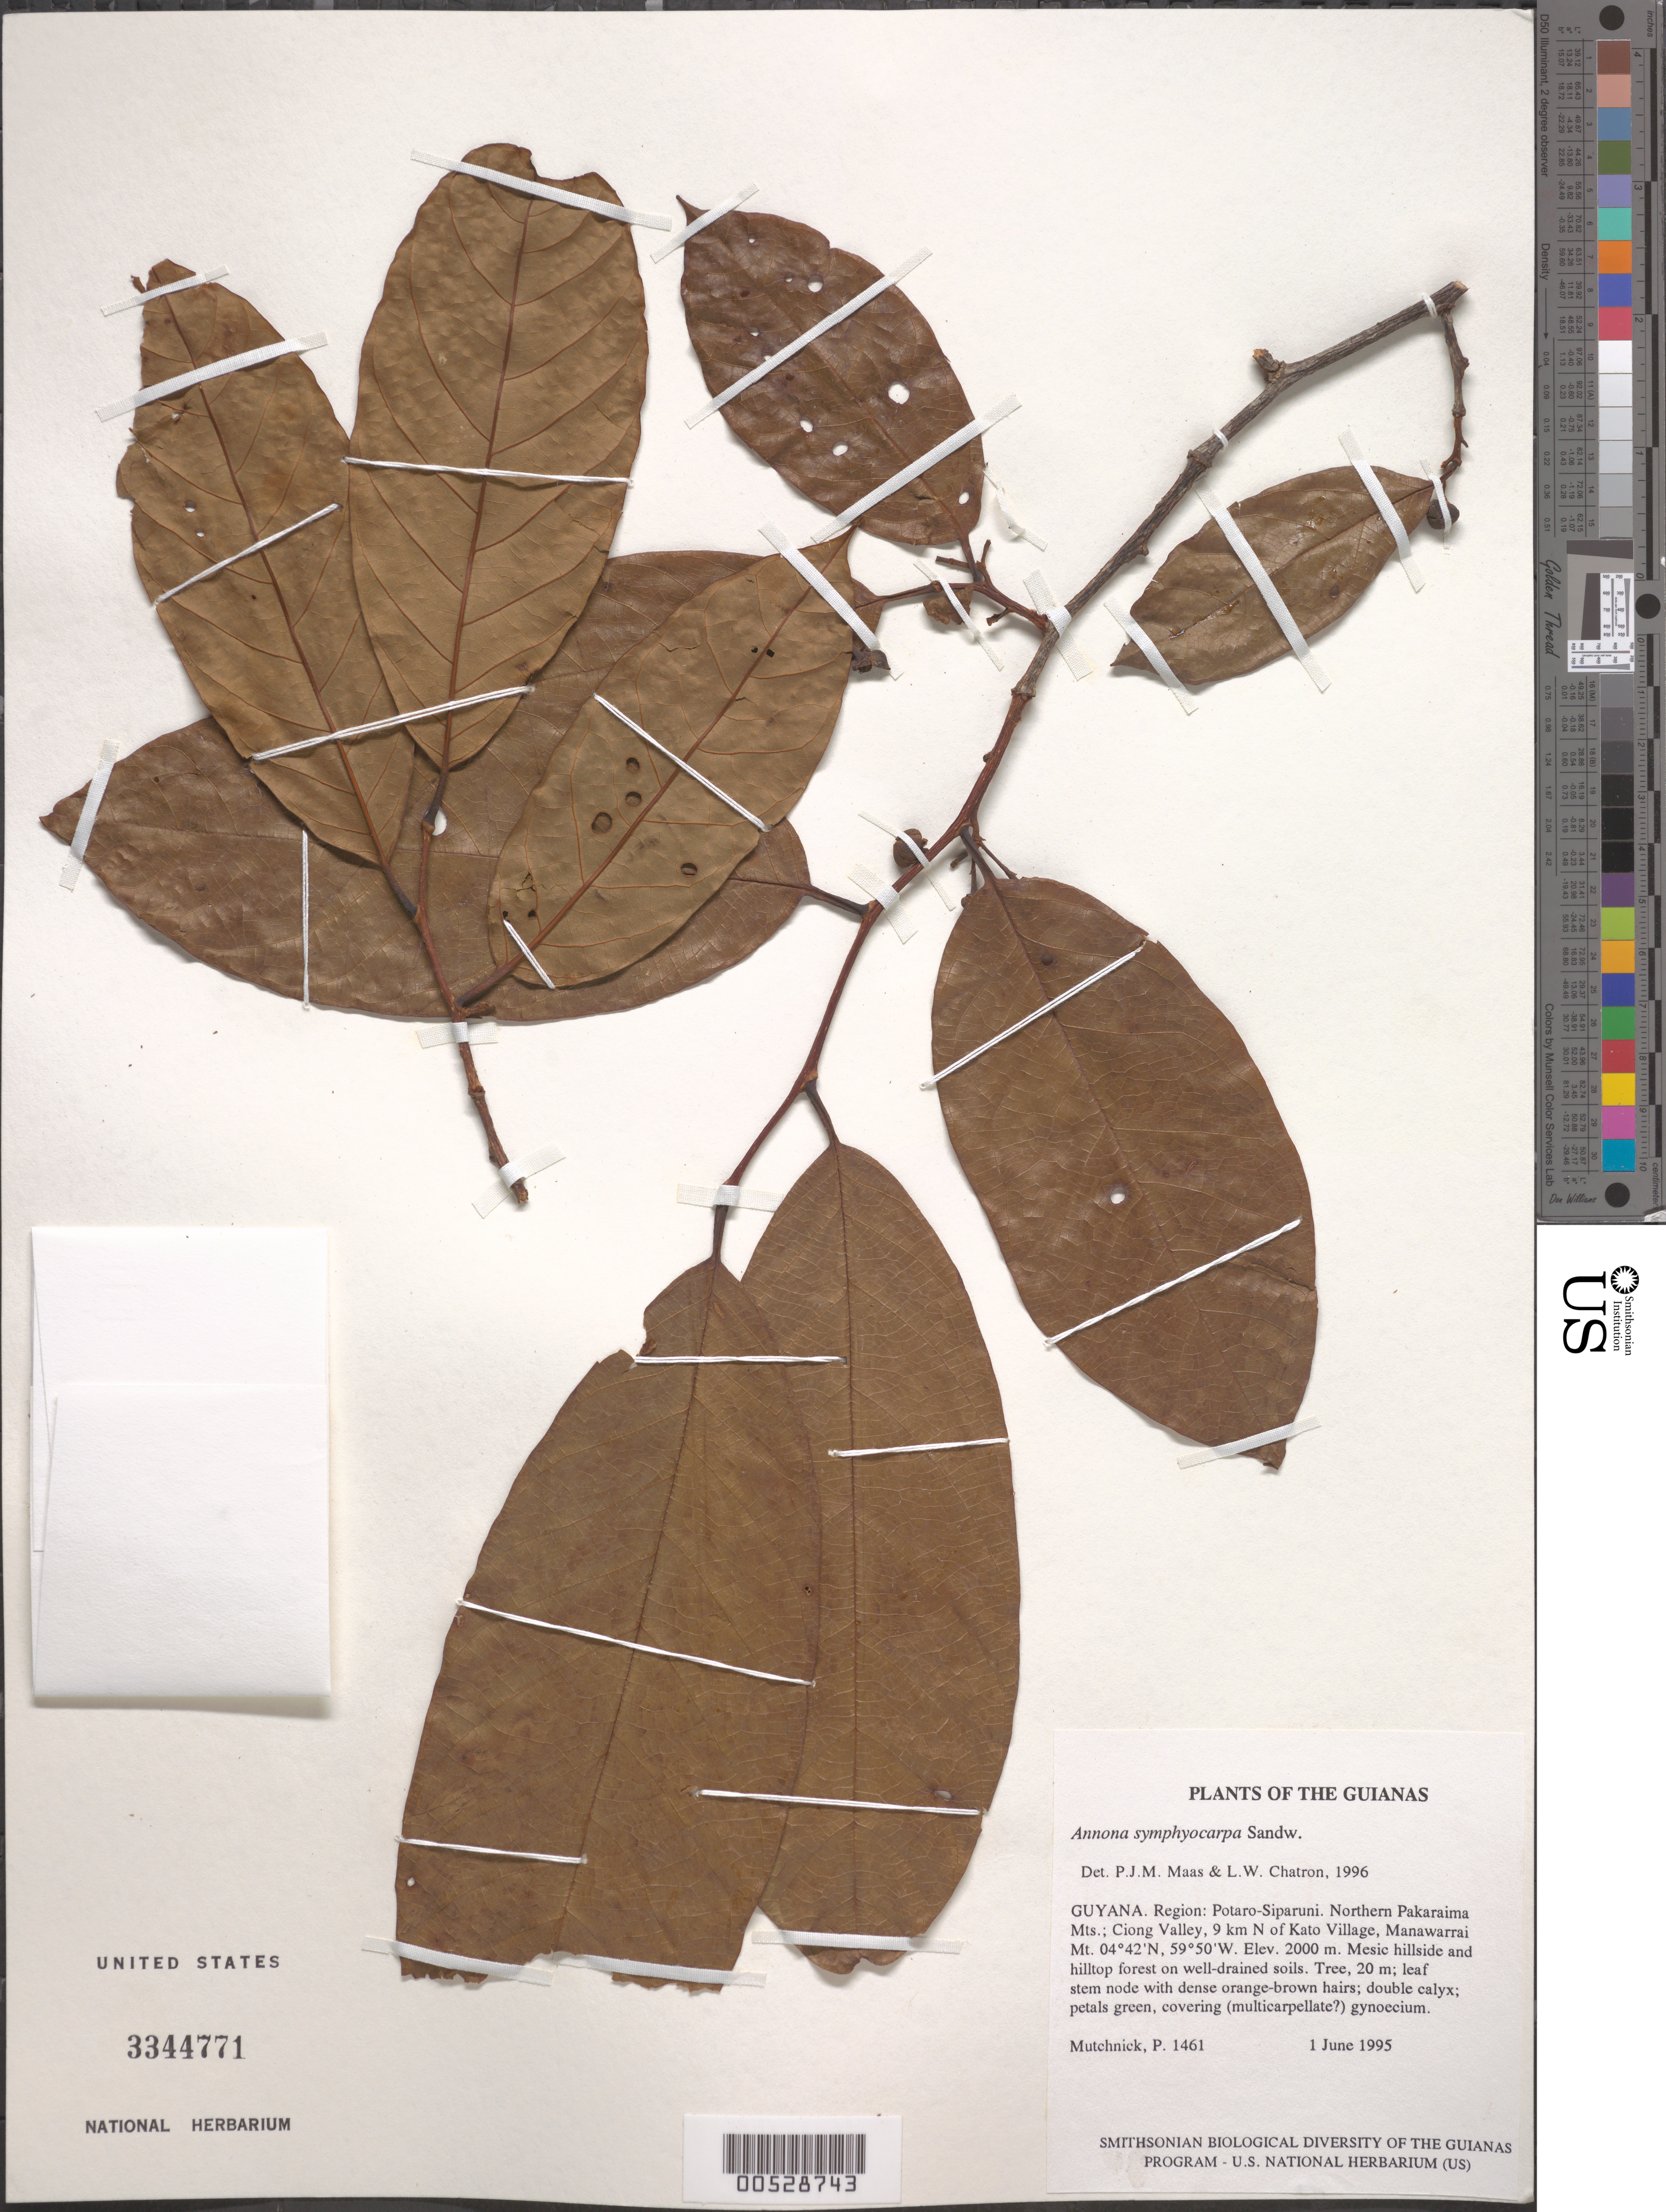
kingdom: Plantae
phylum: Tracheophyta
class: Magnoliopsida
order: Magnoliales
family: Annonaceae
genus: Annona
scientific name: Annona symphyocarpa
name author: Sandwith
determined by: Maas, P. J.; Chatrou, L. W.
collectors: P. Mutchnick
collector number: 1461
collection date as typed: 1 June 1995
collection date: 1995-06-01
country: Guyana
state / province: Potaro-Siparuni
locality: Northern Pakaraima Mts.; Ciong Valley, 9 km N of Kato Village, Manawarrai Mt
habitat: Mesic hillside and hilltop forest on well-drained soils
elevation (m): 2000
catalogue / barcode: US 3344771